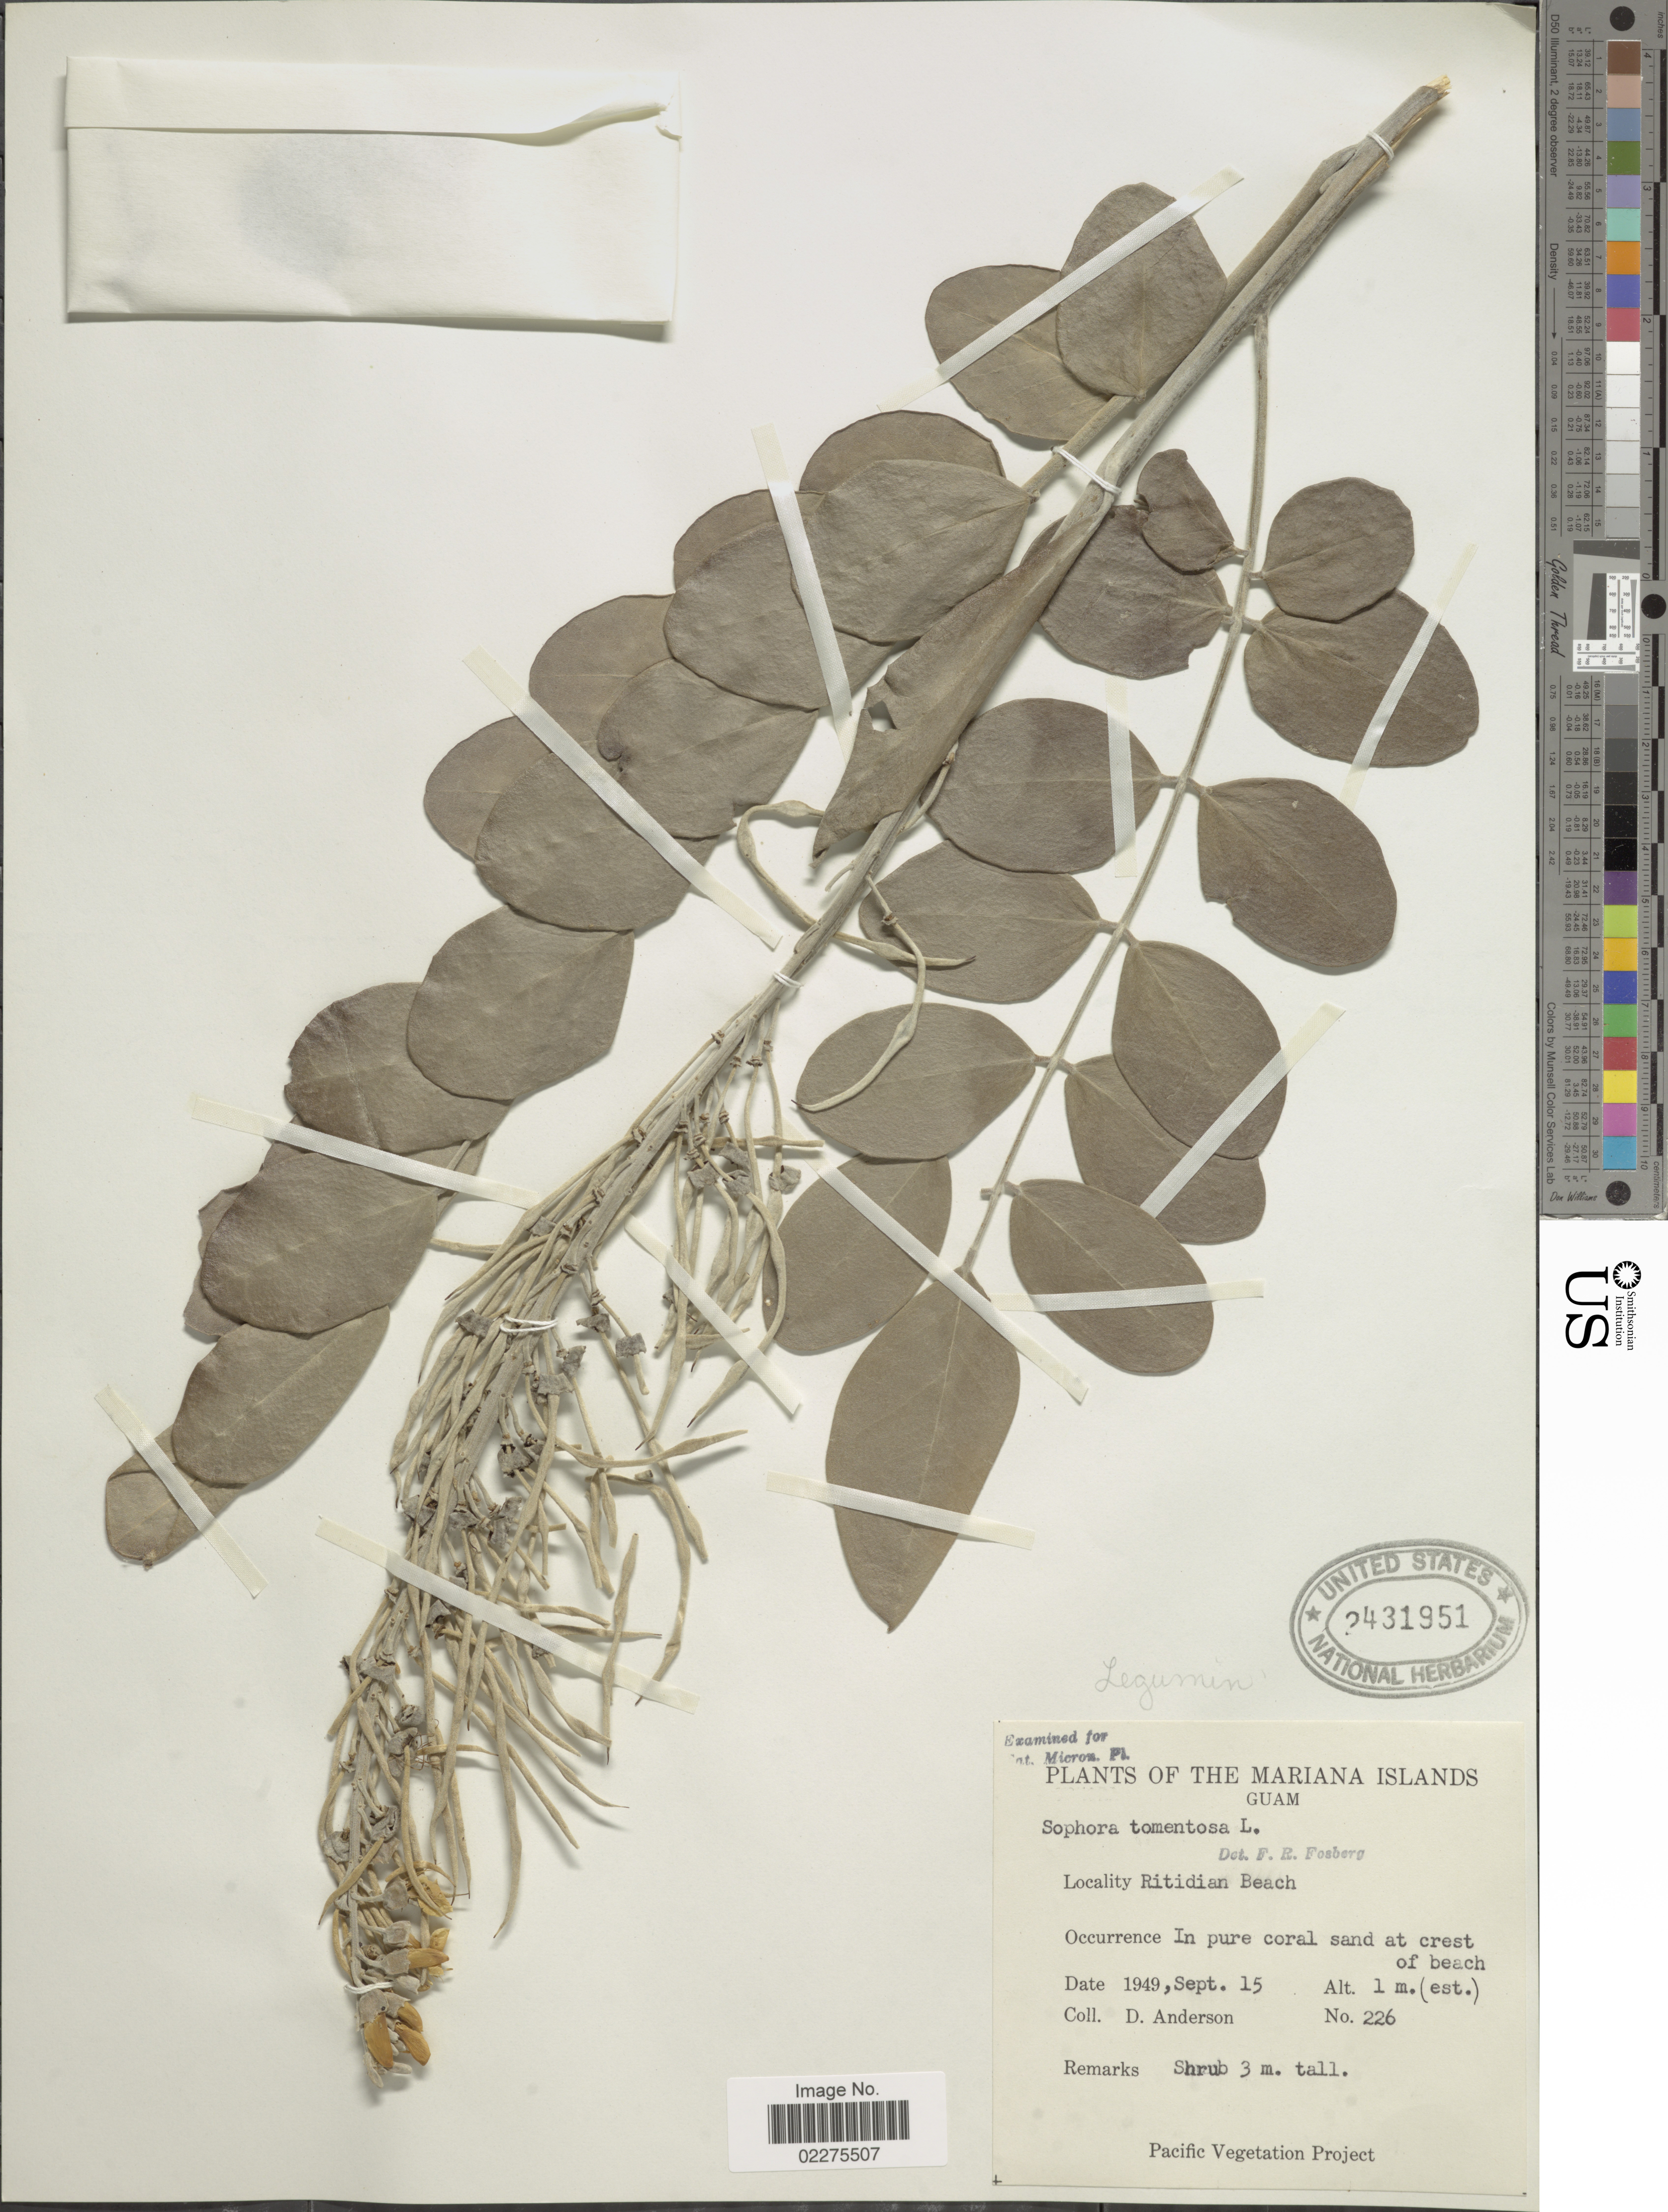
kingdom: Plantae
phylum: Tracheophyta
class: Magnoliopsida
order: Fabales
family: Fabaceae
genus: Sophora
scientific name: Sophora tomentosa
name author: L.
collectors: D. Anderson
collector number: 226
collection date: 1949-09-15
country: Guam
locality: Mariana Islands. Guam. Ritidian Beach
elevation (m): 1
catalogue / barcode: US 2431951